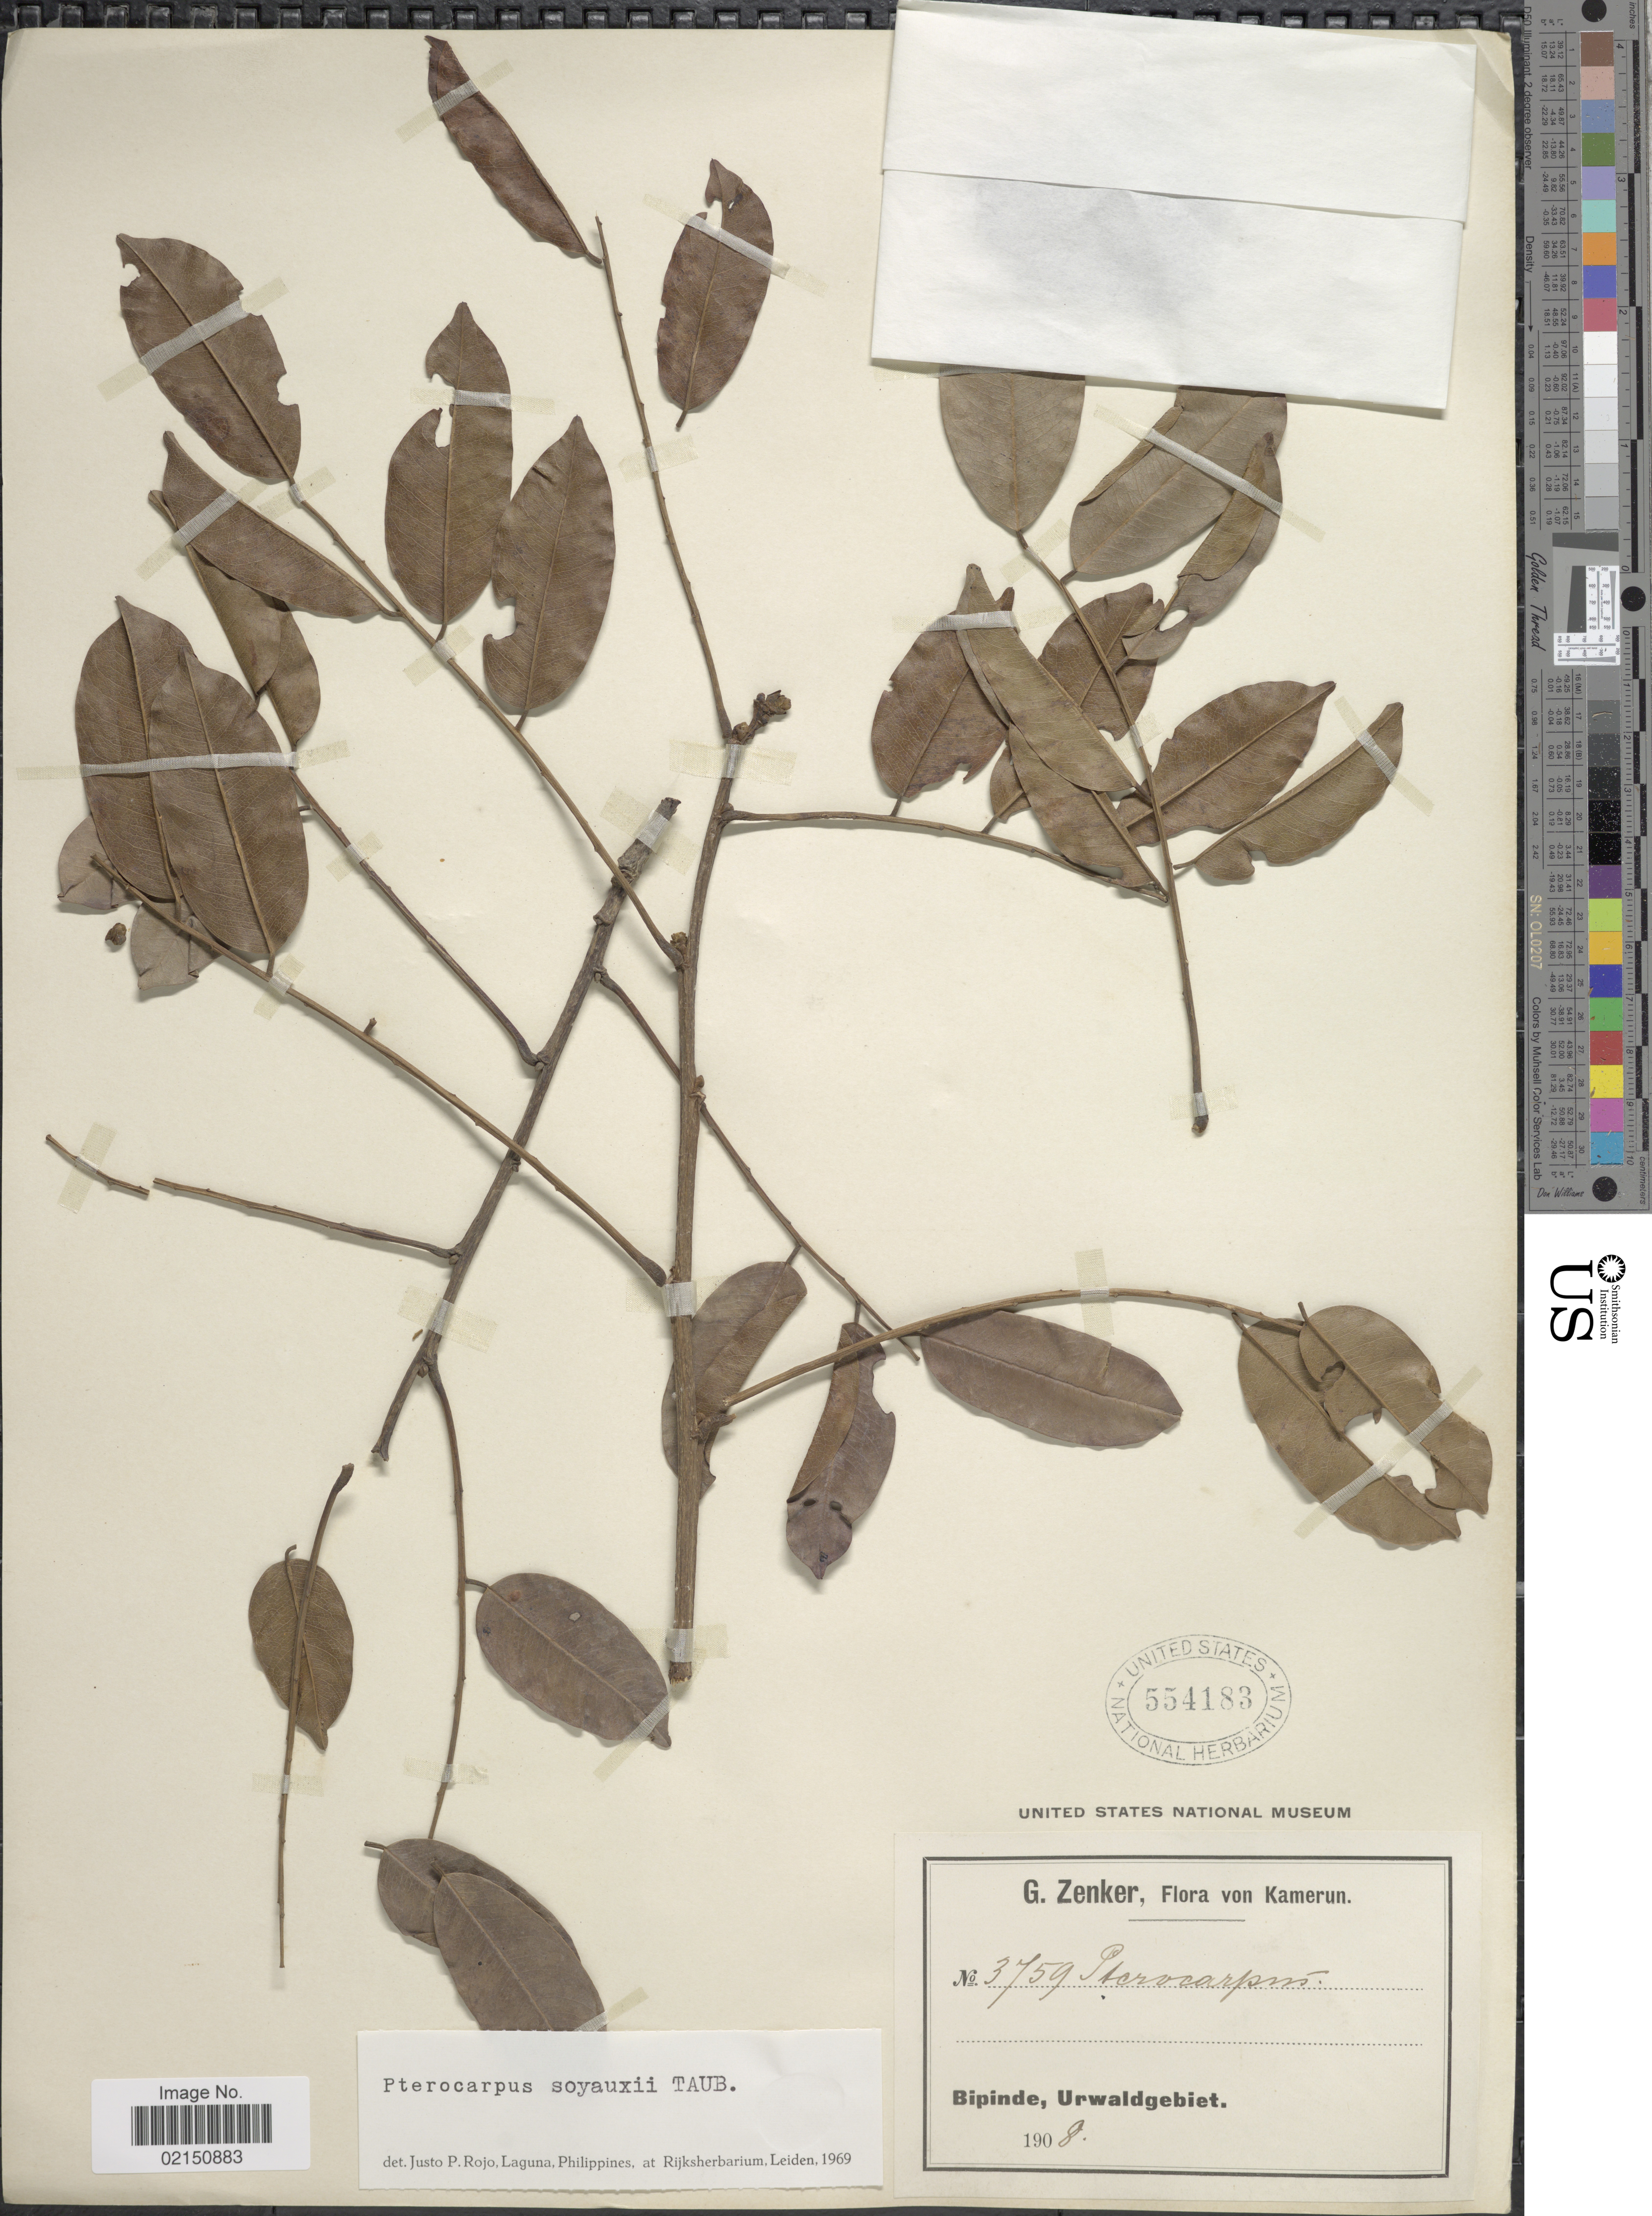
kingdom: Plantae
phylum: Tracheophyta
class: Magnoliopsida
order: Fabales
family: Fabaceae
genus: Pterocarpus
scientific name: Pterocarpus soyauxii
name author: Taub.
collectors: G. A. Zenker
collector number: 3759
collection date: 1908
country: Cameroon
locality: Kamrun, Bipinde, Urwaldgebiet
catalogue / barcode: US 554183